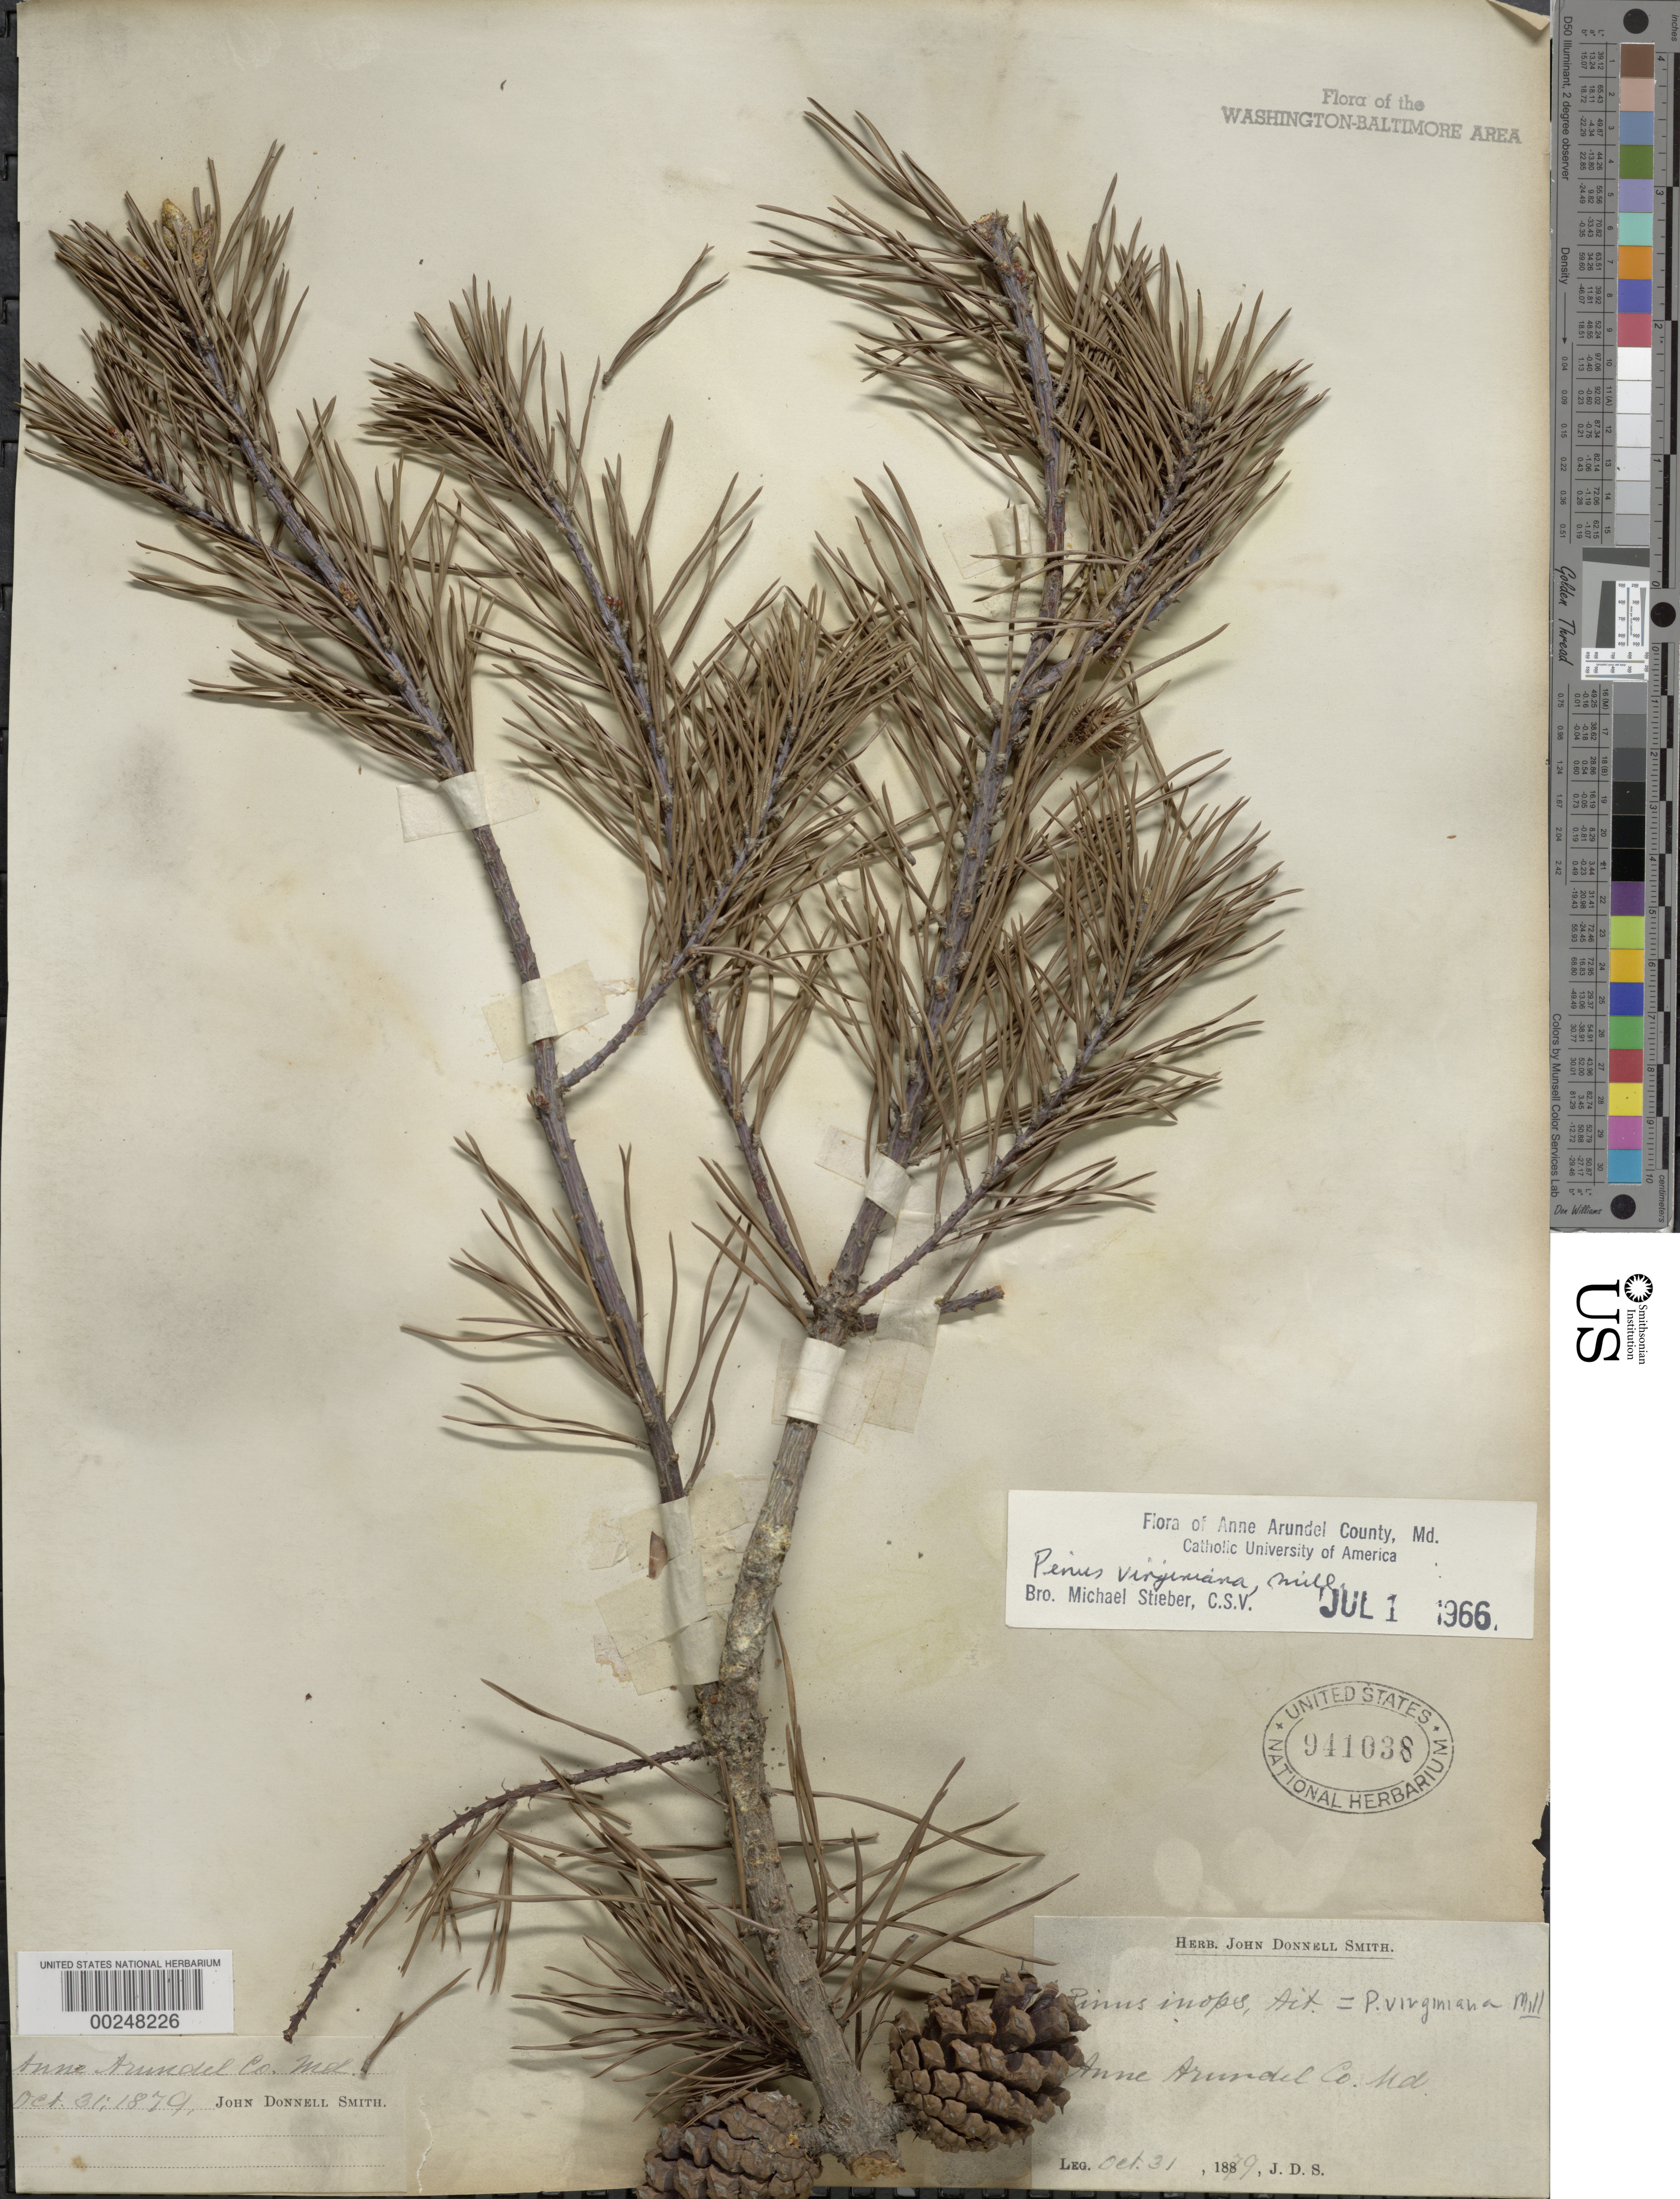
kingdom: Plantae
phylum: Tracheophyta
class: Pinopsida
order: Pinales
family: Pinaceae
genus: Pinus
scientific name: Pinus virginiana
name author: Mill.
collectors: J. Donnell Smith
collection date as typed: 31 Oct 1879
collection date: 1879-10-31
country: United States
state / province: Maryland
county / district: Anne Arundel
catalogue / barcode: US 941038